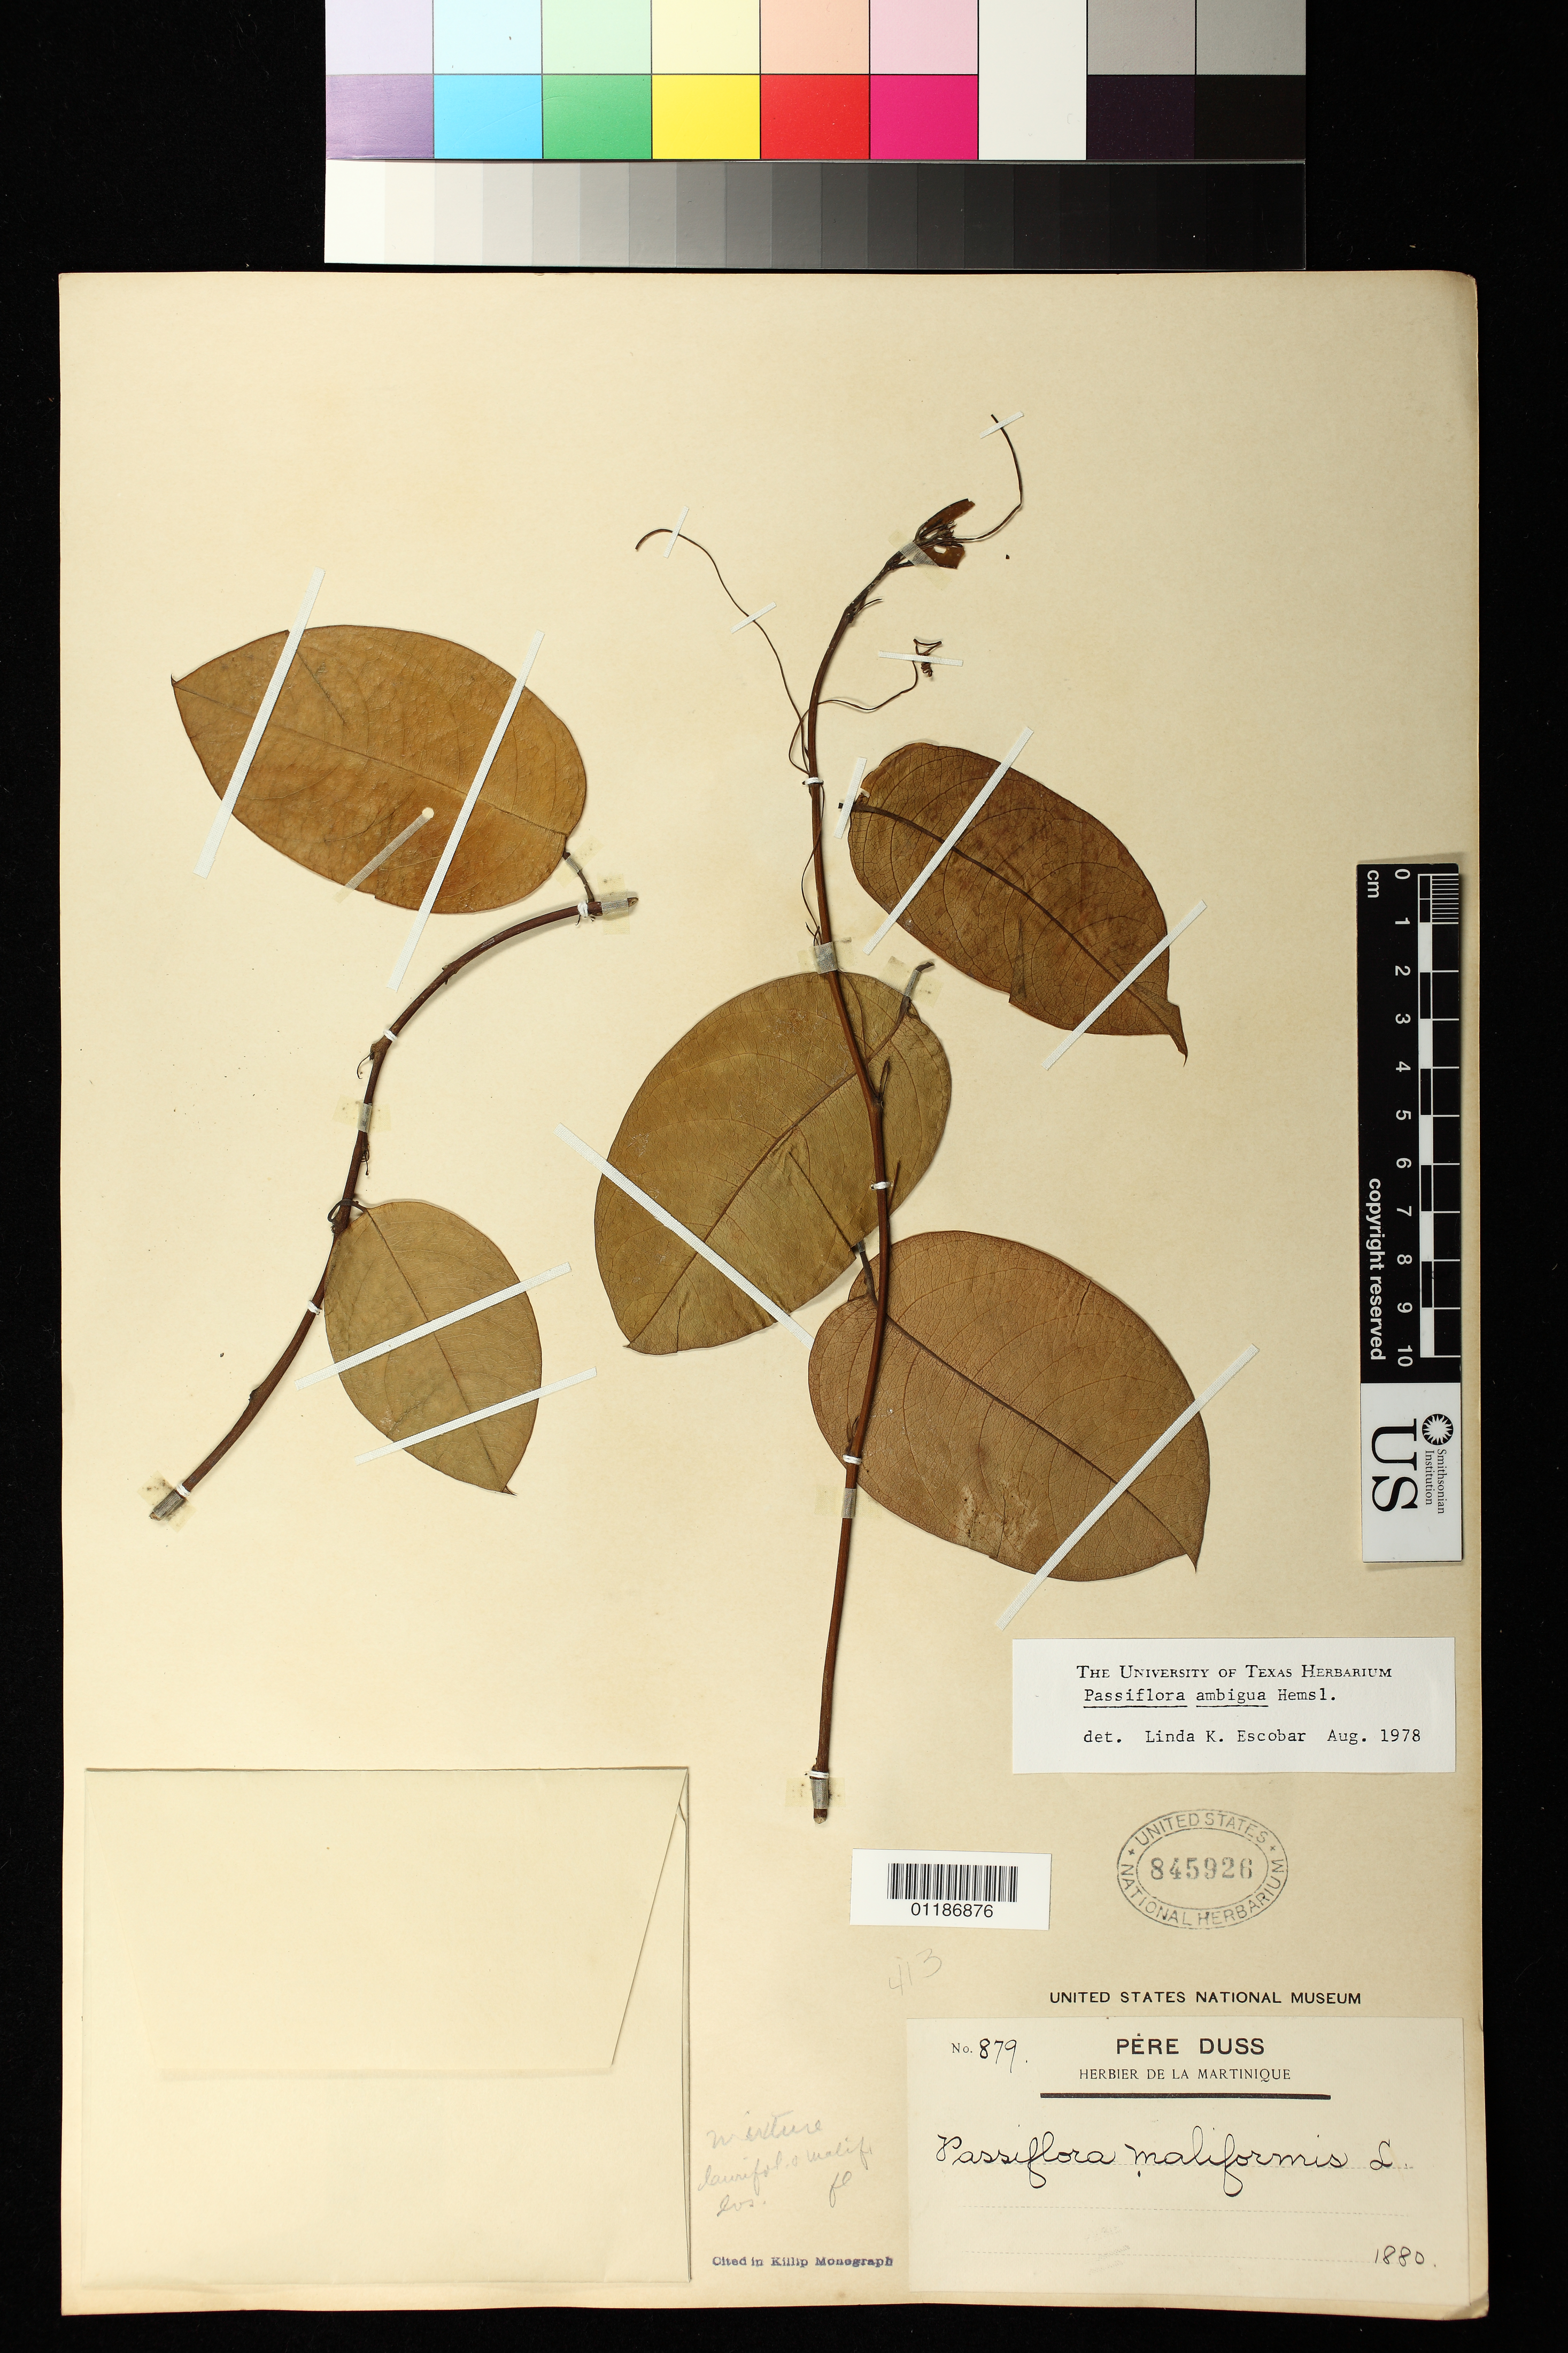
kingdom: Plantae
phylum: Tracheophyta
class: Magnoliopsida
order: Malpighiales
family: Passifloraceae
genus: Passiflora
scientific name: Passiflora ambigua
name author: Hemsl.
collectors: Père Duss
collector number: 879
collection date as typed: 1880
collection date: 1880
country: Martinique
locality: Crinilé (sp?). St. Marie. Grand 'Anse.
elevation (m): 100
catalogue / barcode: US 845926